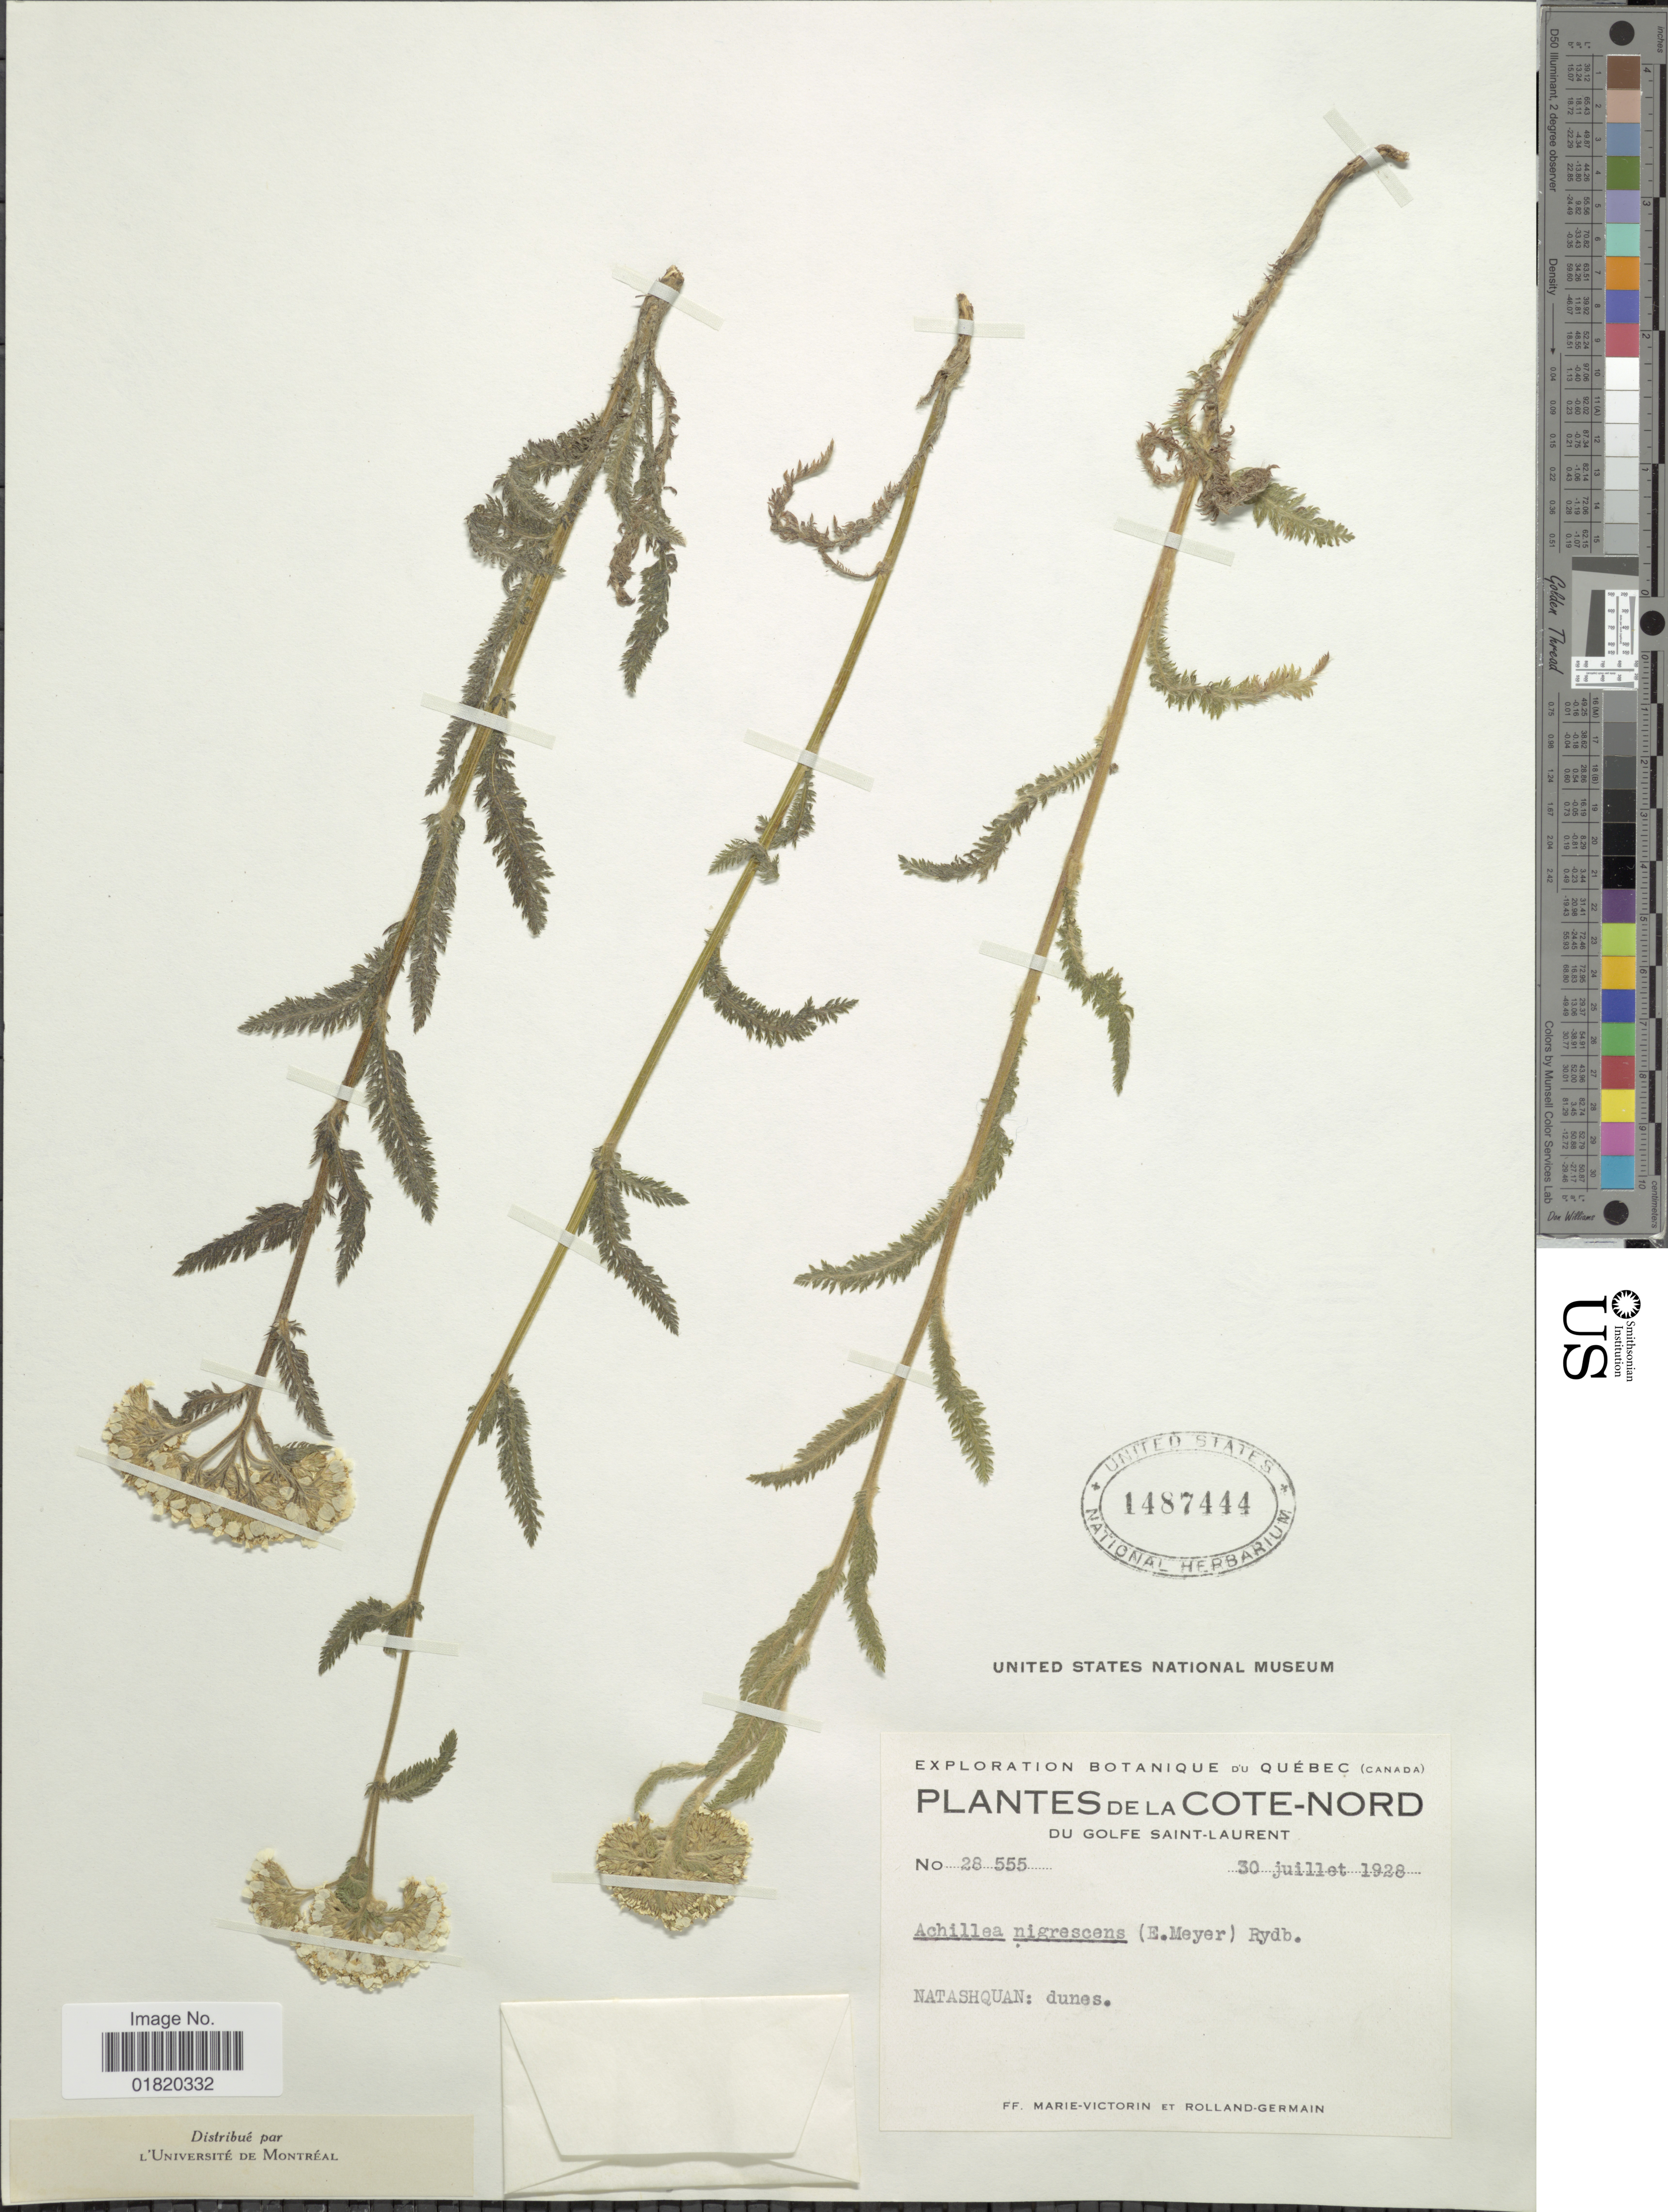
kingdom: Plantae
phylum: Tracheophyta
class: Magnoliopsida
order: Asterales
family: Asteraceae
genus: Achillea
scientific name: Achillea nigrescens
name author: (E. Mey.) Rydb.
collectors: F. Marie-Victorin & Rolland-Germain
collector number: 28555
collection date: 1928-07-30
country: Canada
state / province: Quebec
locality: La Cote-Nord du Golfe Saint-Laurent. Natashquan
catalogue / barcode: US 1487444